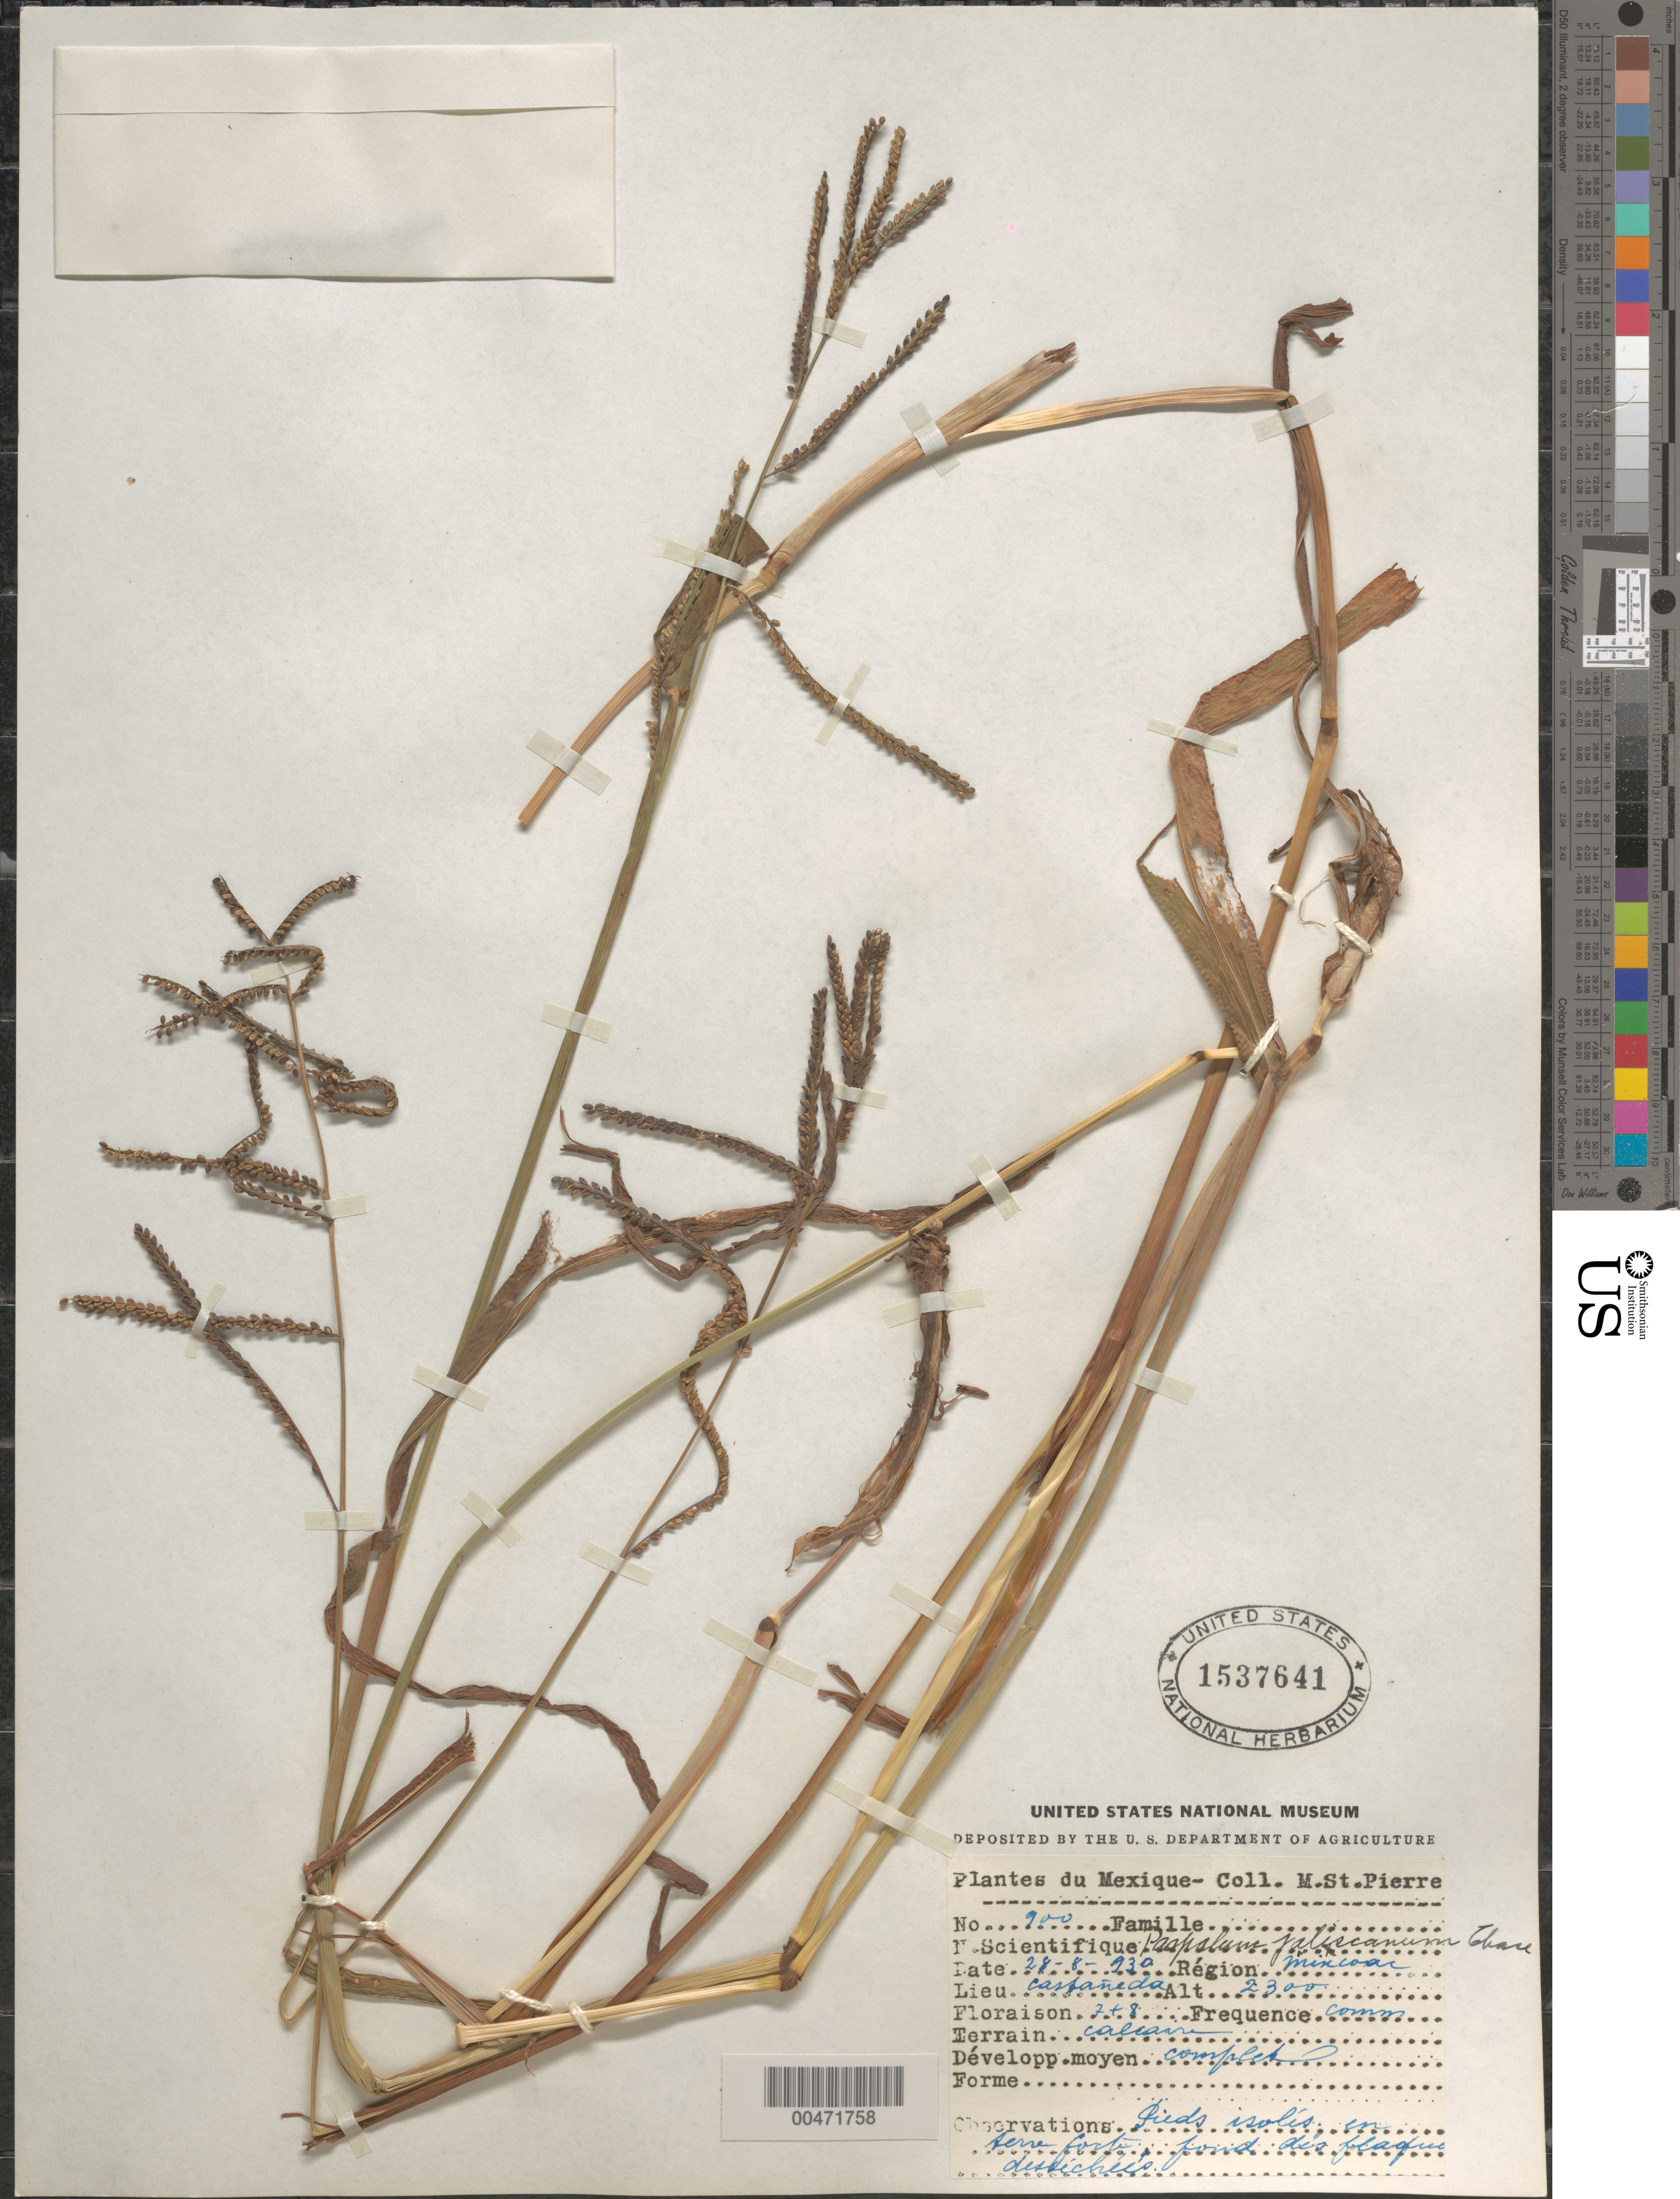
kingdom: Plantae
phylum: Tracheophyta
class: Liliopsida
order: Poales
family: Poaceae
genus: Paspalum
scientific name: Paspalum tenellum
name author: Willd.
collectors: M. Saint-Pierre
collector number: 900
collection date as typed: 28 Aug 1930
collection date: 1930-08-28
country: Mexico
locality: Mixcoac, Casta¤eda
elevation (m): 2300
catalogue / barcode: US 1537641